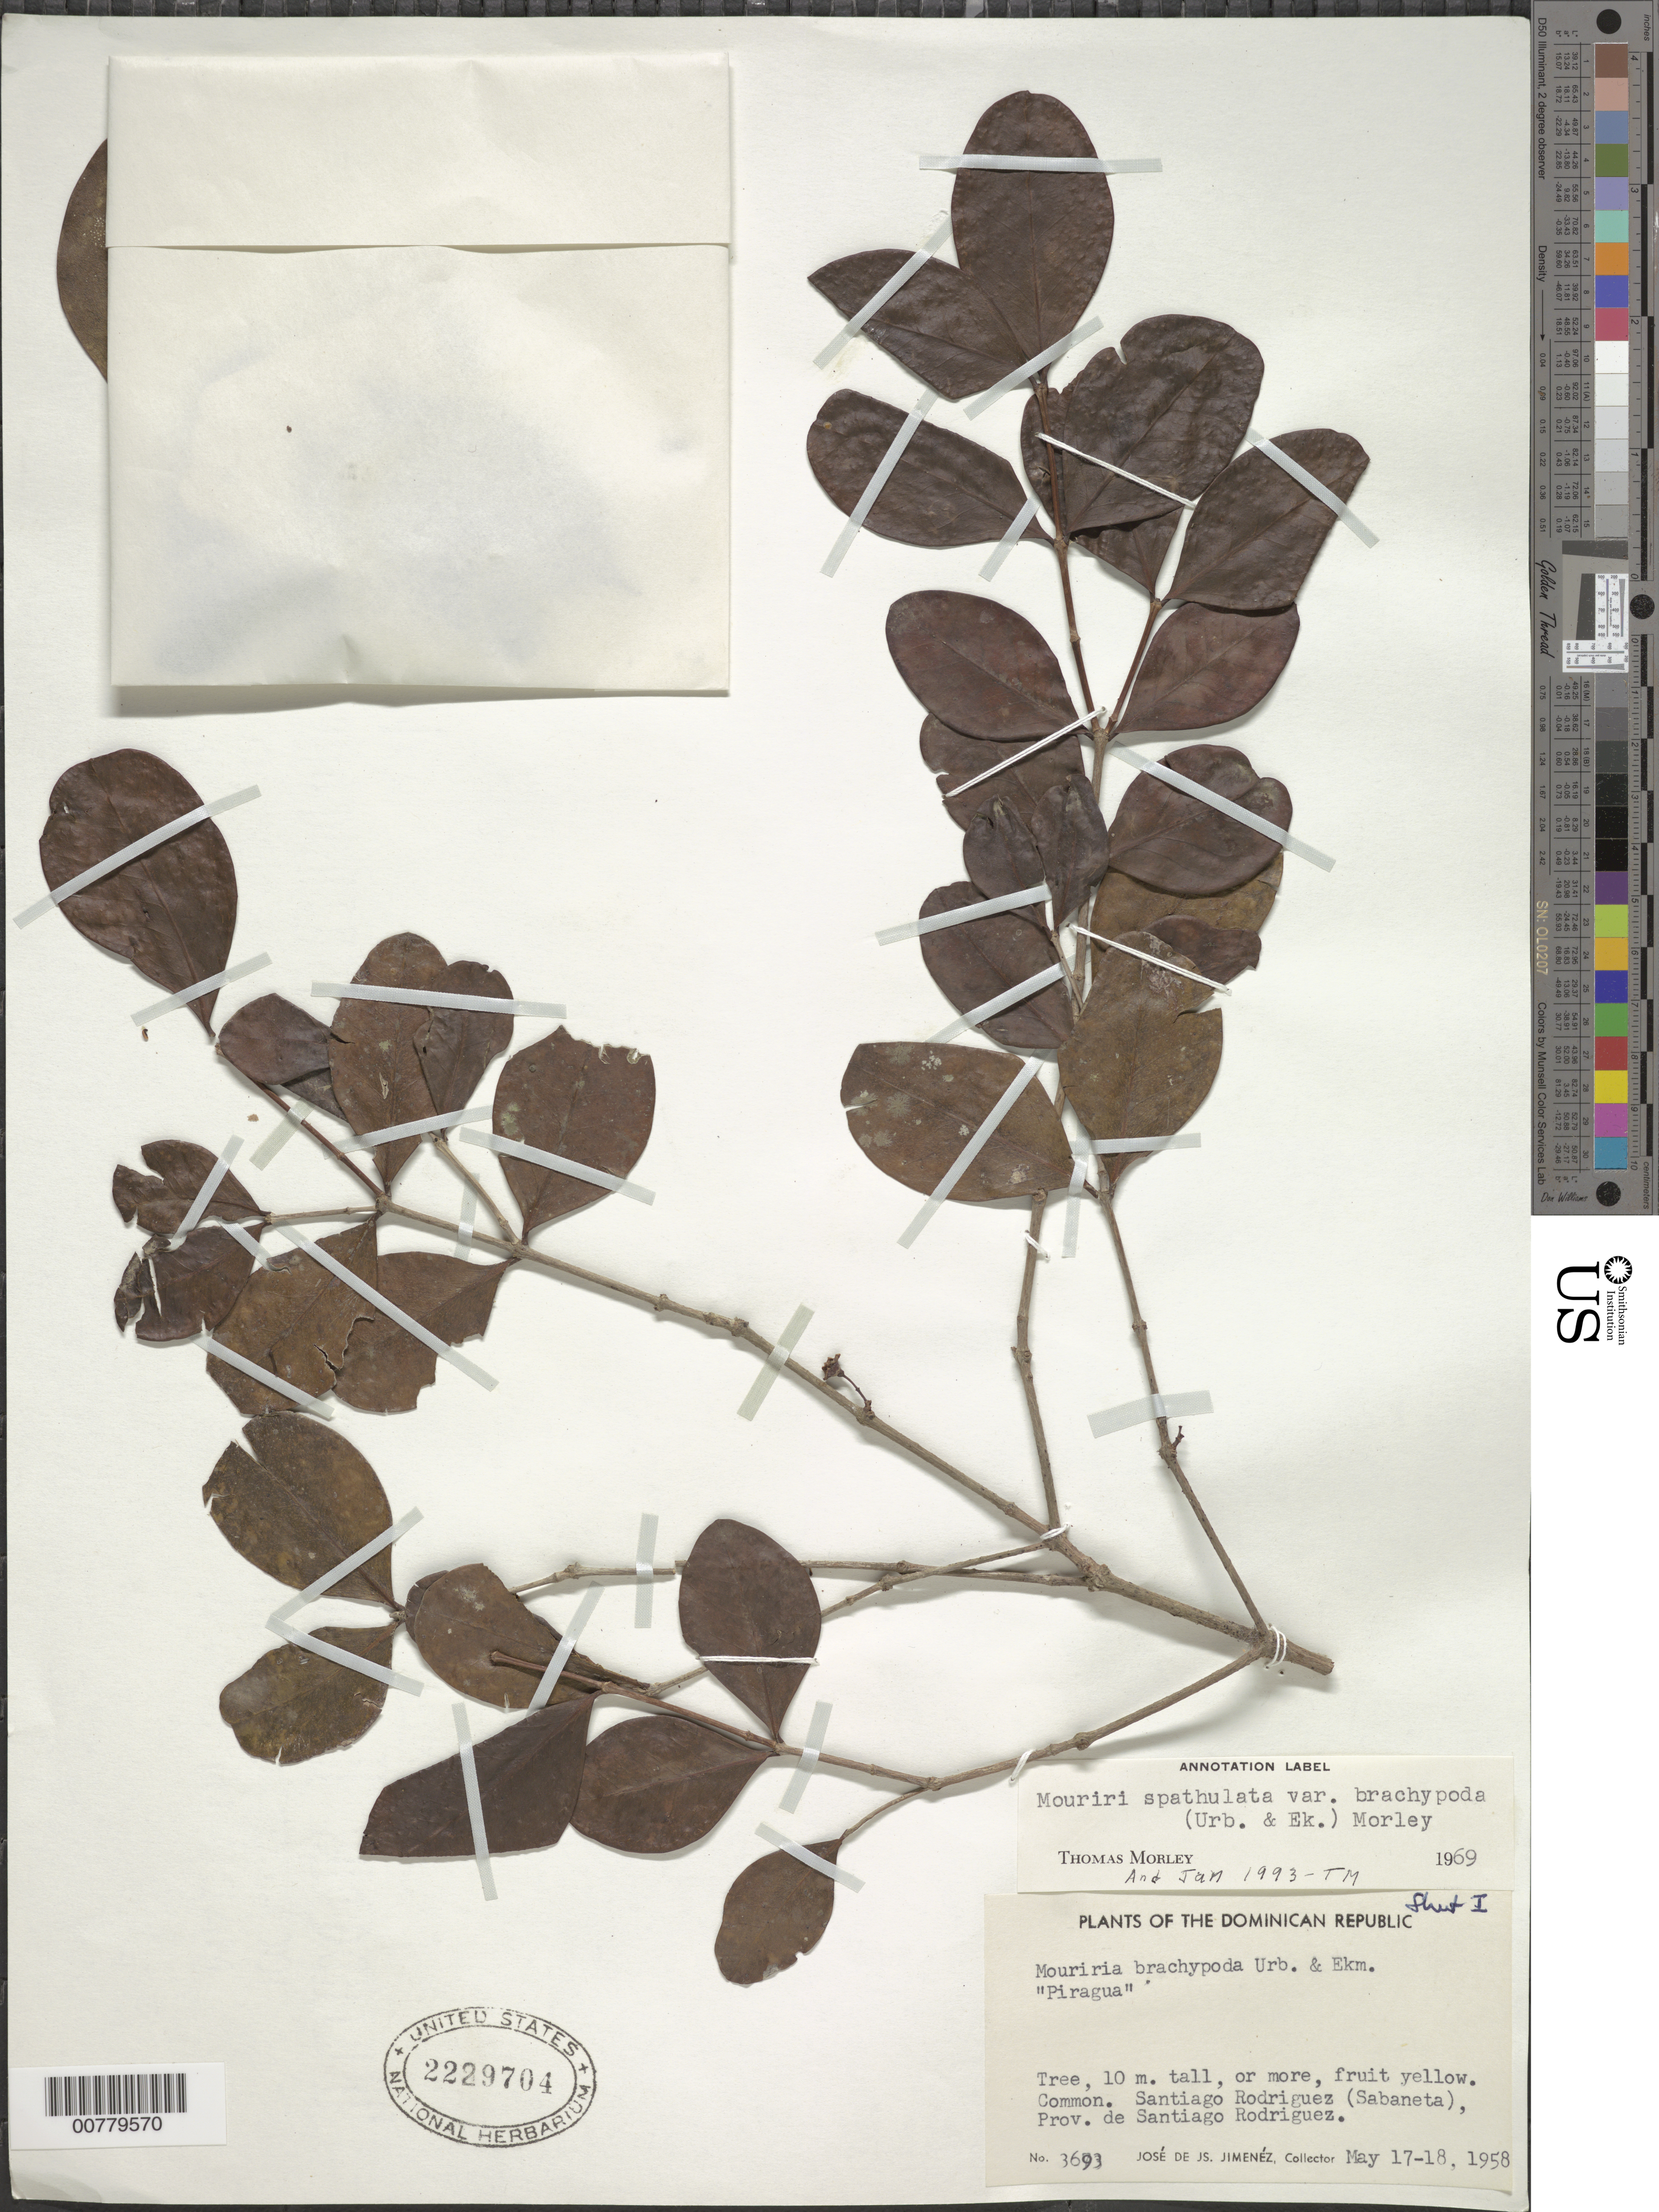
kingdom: Plantae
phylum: Tracheophyta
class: Magnoliopsida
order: Myrtales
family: Melastomataceae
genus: Mouriri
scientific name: Mouriri spathulata var. brachypoda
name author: (Urb. & Ekman) Morley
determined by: Morley, T.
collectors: J. J. Jiménez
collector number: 3693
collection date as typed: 17 May 1958 18 May 1958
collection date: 1958-05-17/1958-05-18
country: Dominican Republic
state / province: Santiago Rodríguez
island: Hispaniola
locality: Santiago Rodríguez (Sabaneta).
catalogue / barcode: US 2229704